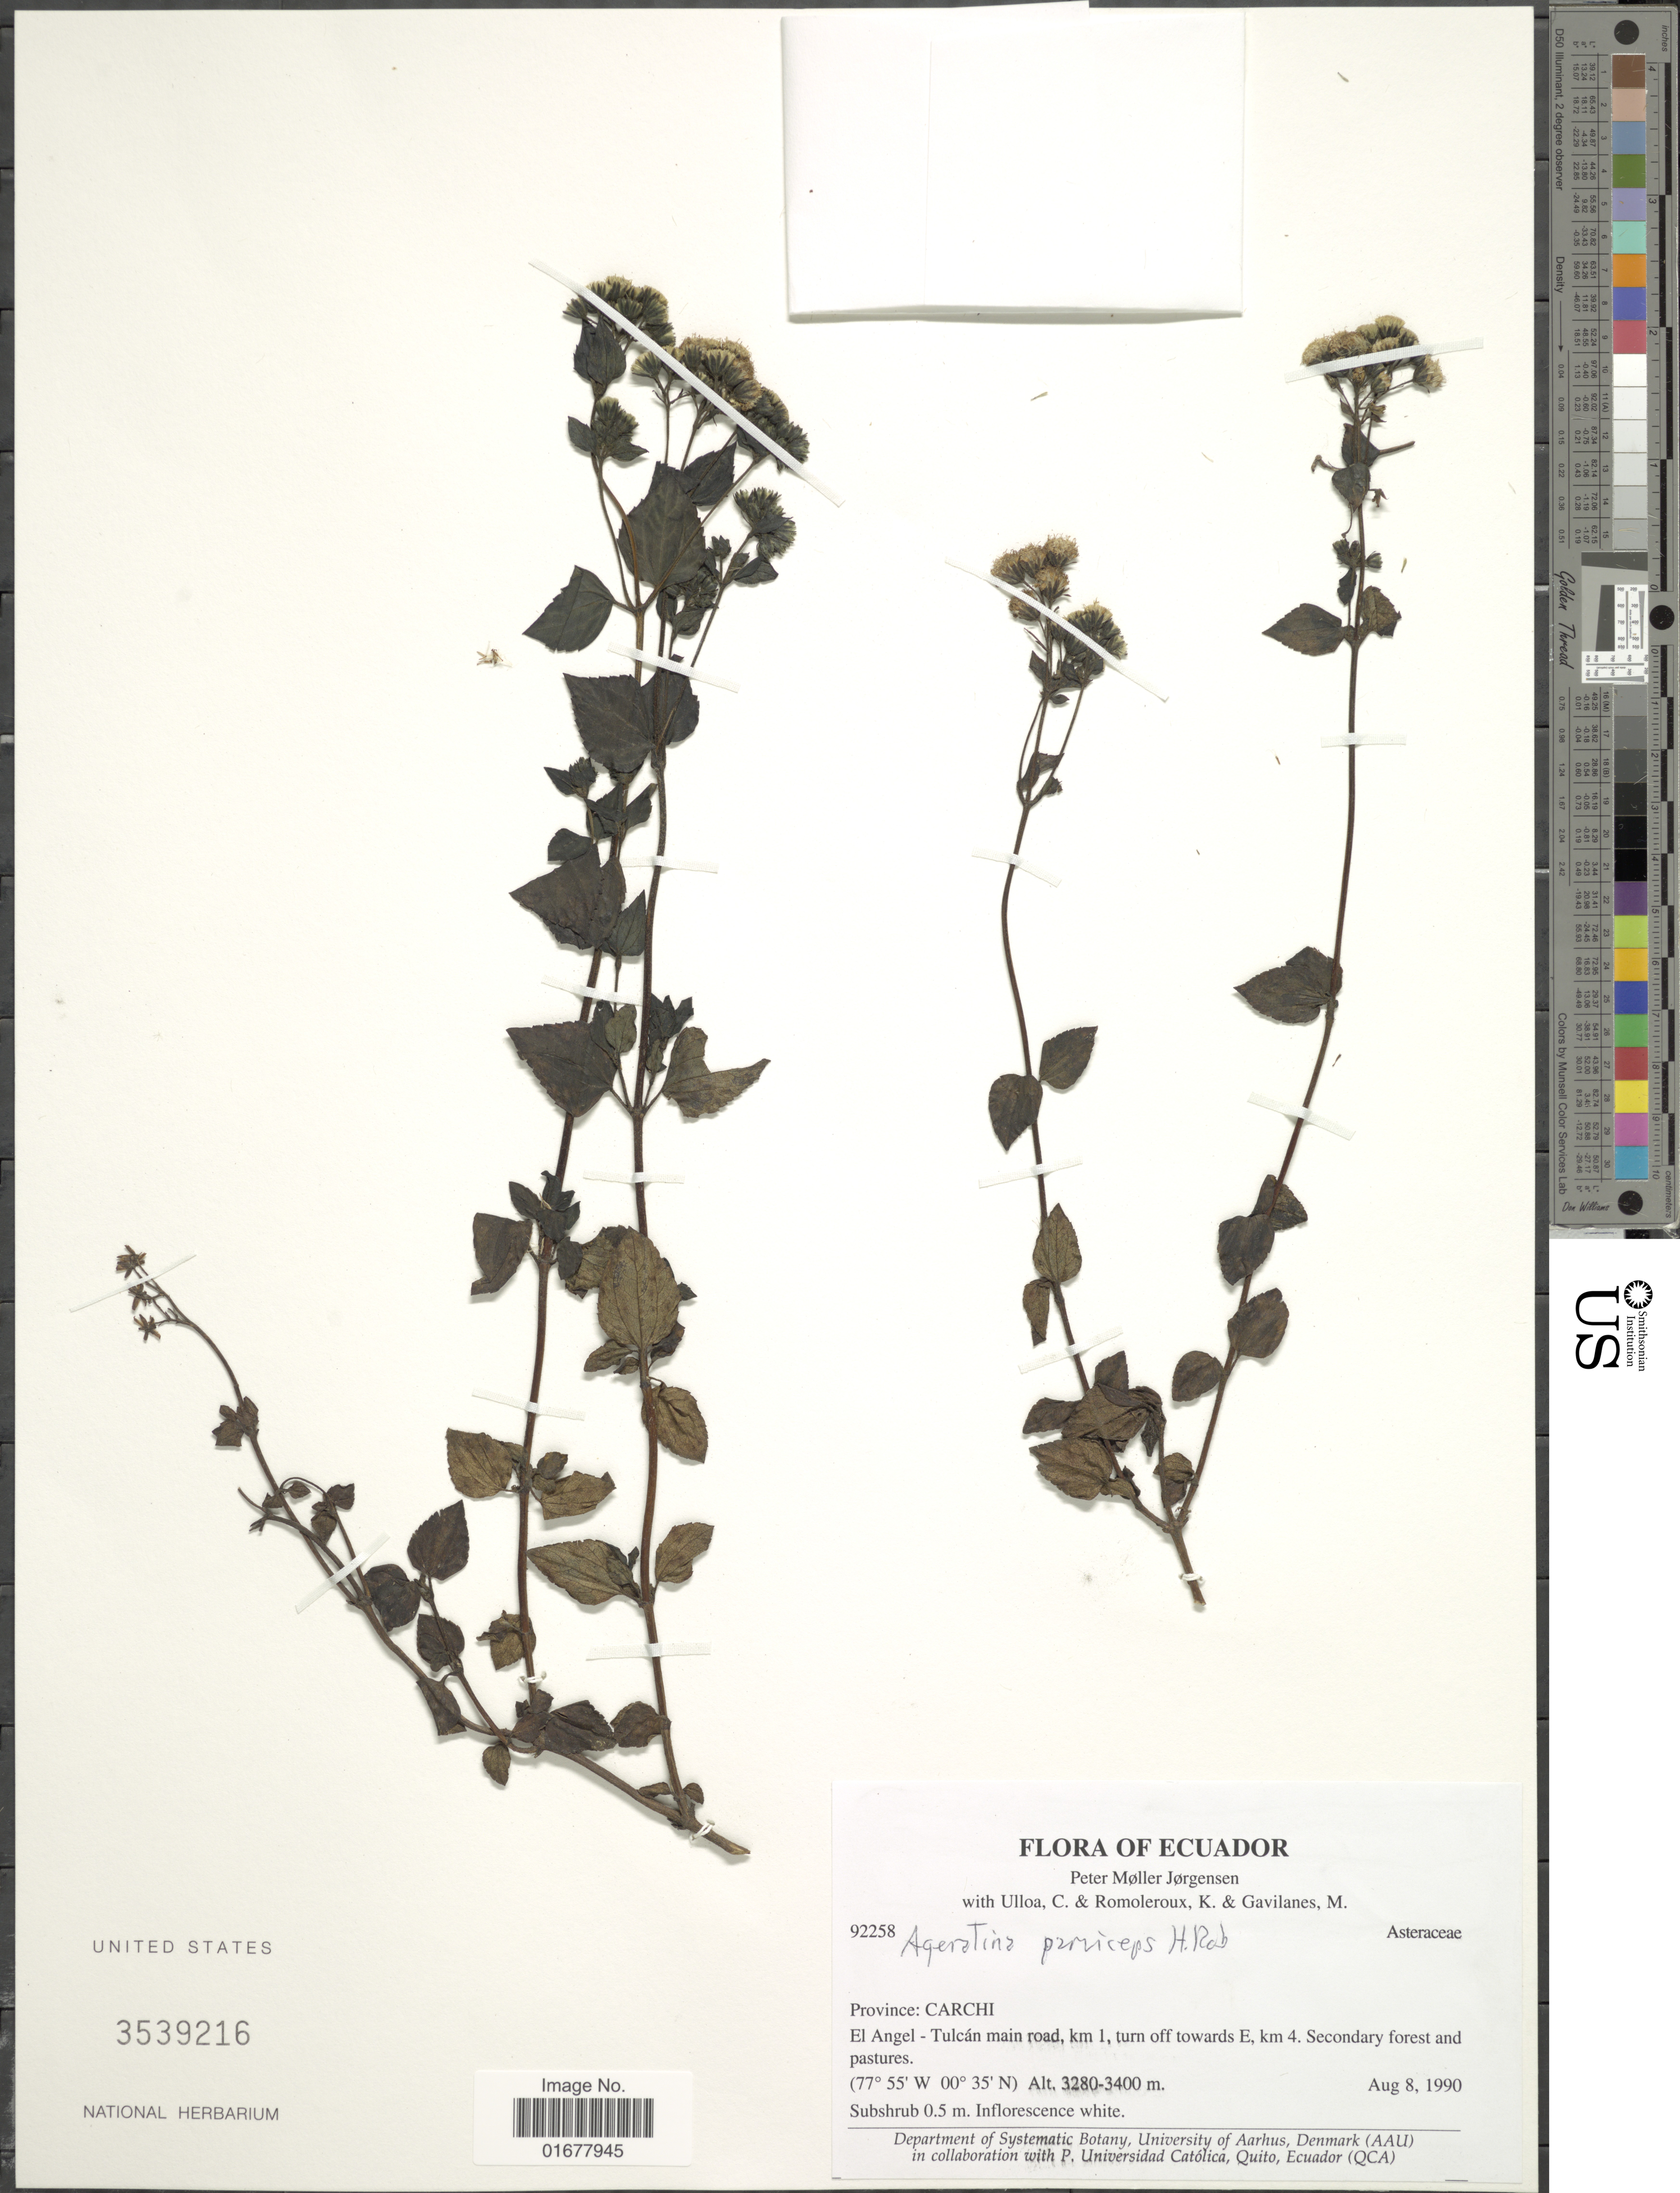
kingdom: Plantae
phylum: Tracheophyta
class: Magnoliopsida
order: Asterales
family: Asteraceae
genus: Ageratina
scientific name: Ageratina parviceps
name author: H. Rob.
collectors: P. M. Jørgensen, C. Ulloa, K. Romolerloux & M. Gavilanes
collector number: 92258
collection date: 1990-08-08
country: Ecuador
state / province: Carchi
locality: Province: Carchi, El Angel, Tulcan main road, km 1, turn off towards E, km 4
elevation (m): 3280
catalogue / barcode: US 3539216